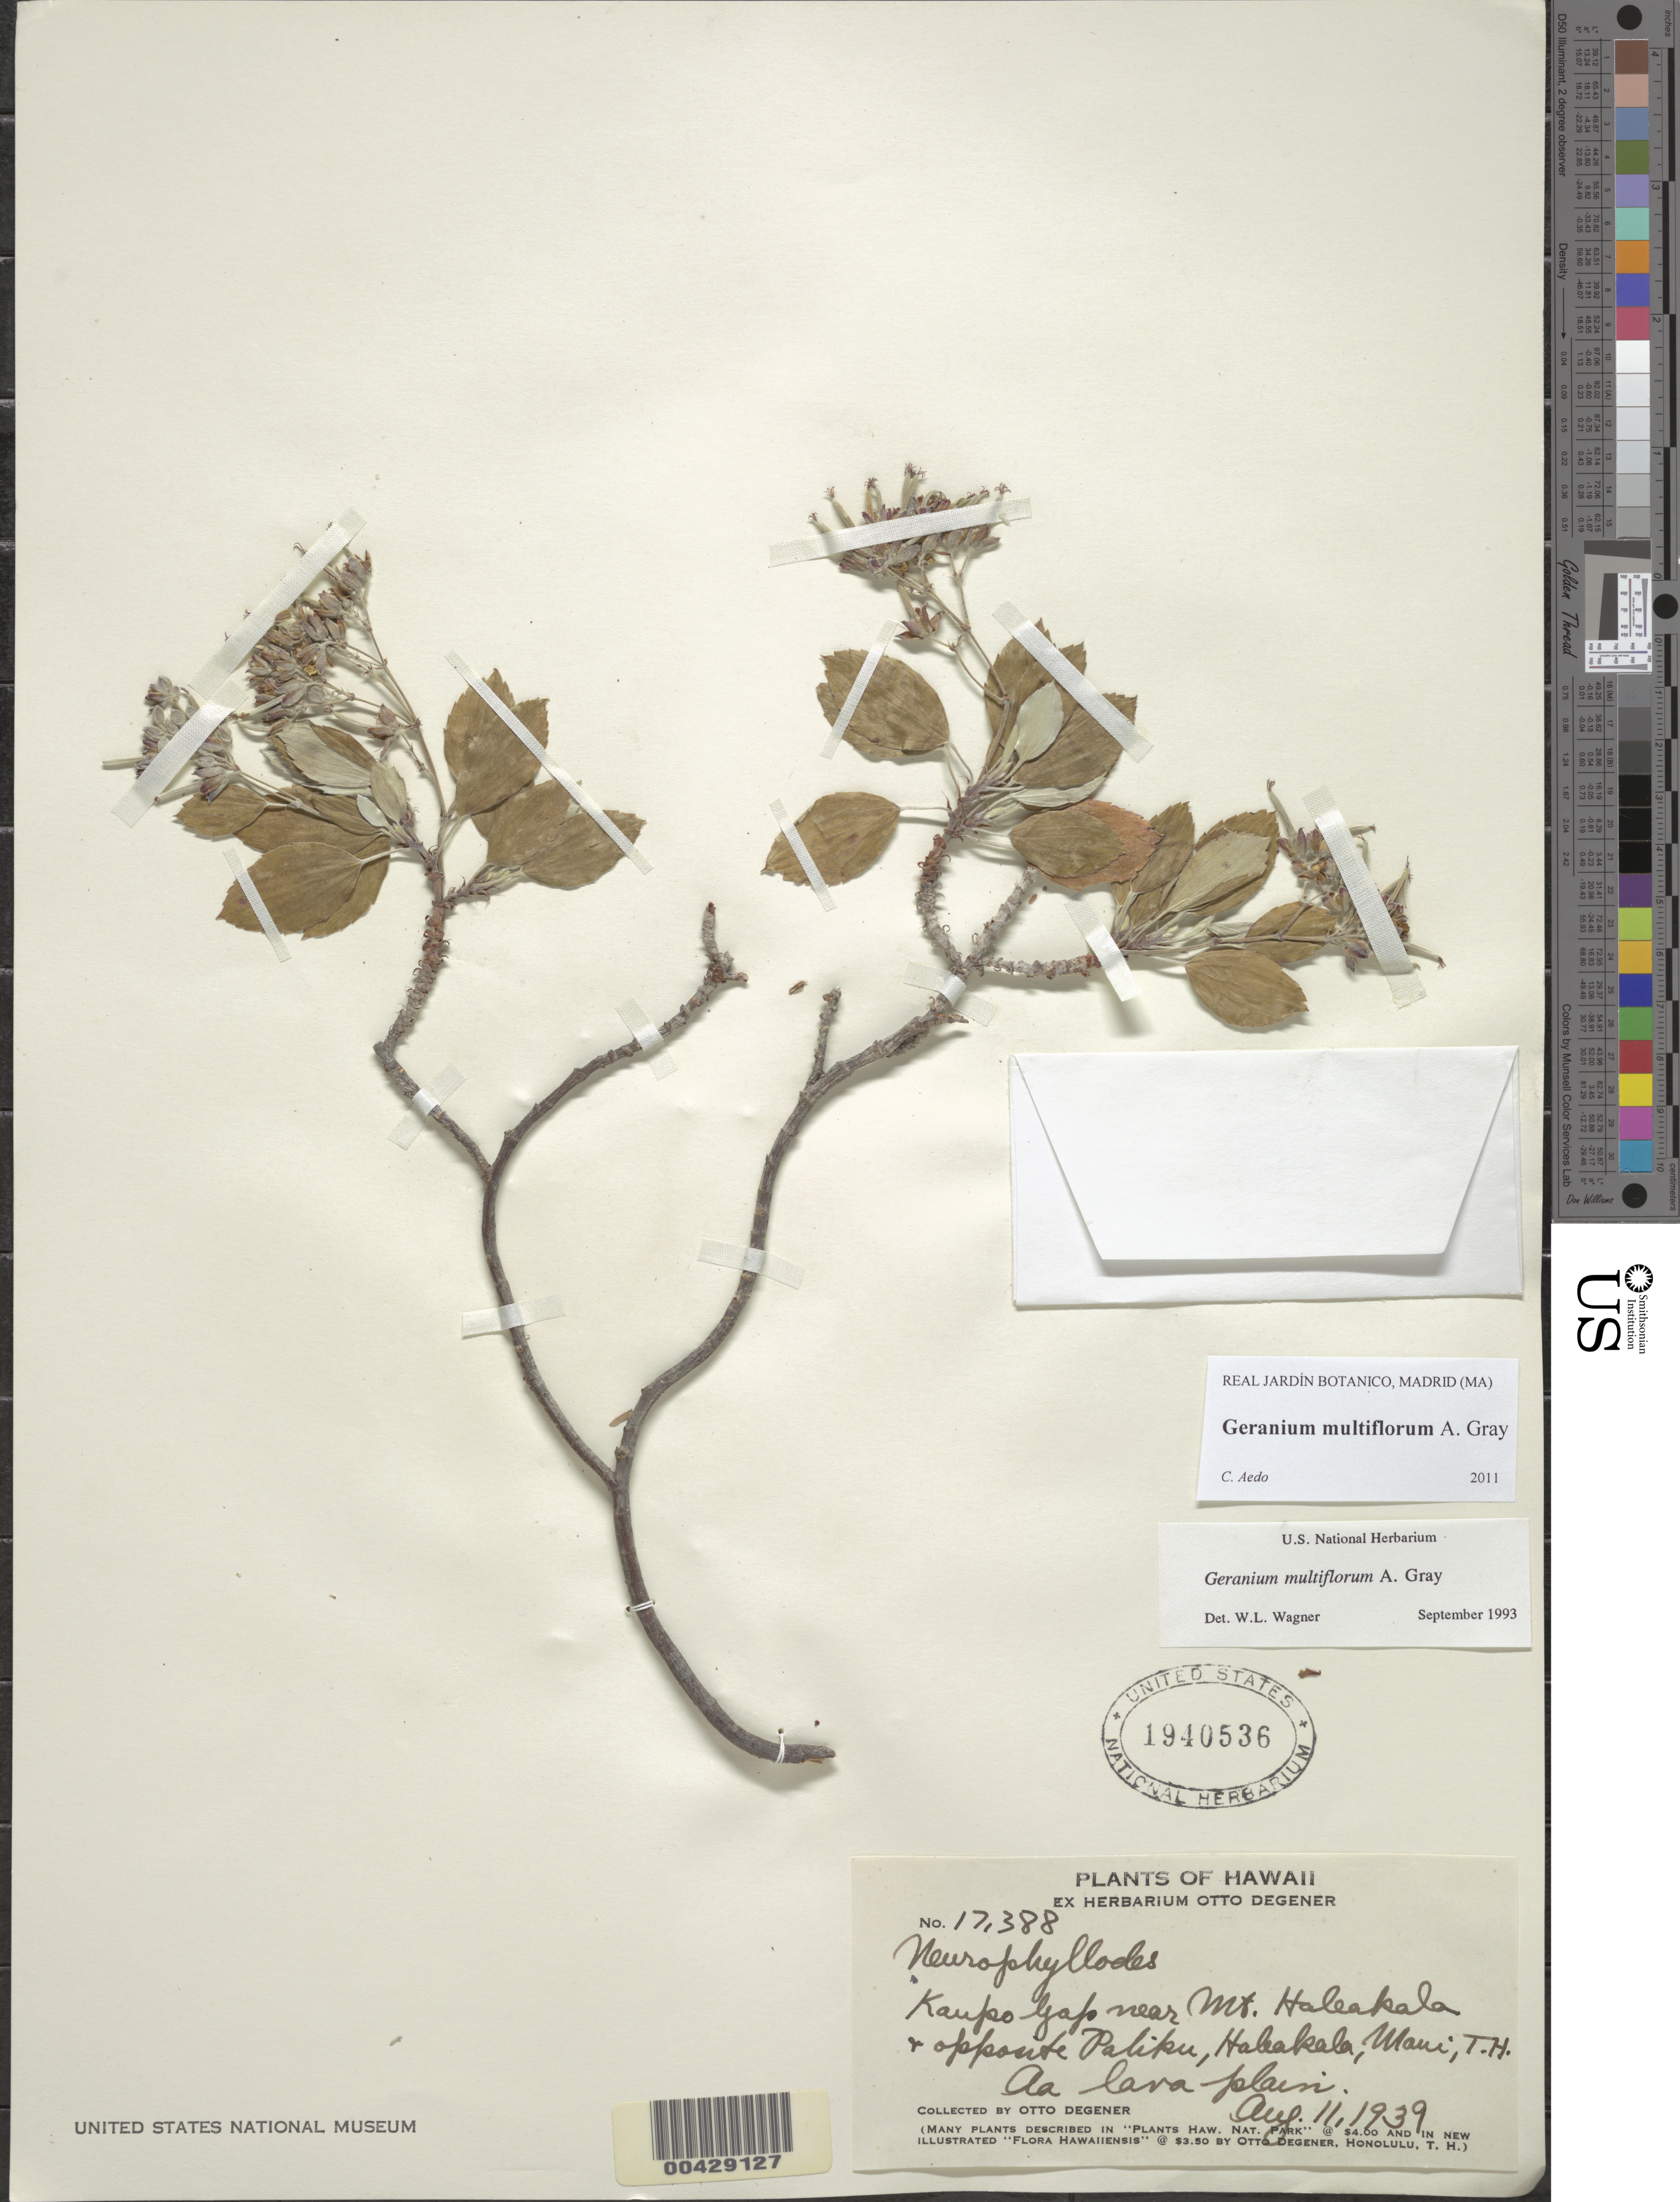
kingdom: Plantae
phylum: Tracheophyta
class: Magnoliopsida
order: Geraniales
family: Geraniaceae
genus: Geranium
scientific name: Geranium multiflorum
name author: A. Gray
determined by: Aedo, C.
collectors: O. Degener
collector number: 17388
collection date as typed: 11 Aug 1939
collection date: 1939-08-11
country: United States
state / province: Hawaii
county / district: Maui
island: Maui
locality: Kaupo Gap near Mount Haleakala and opposite Paliku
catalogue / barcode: US 1940536